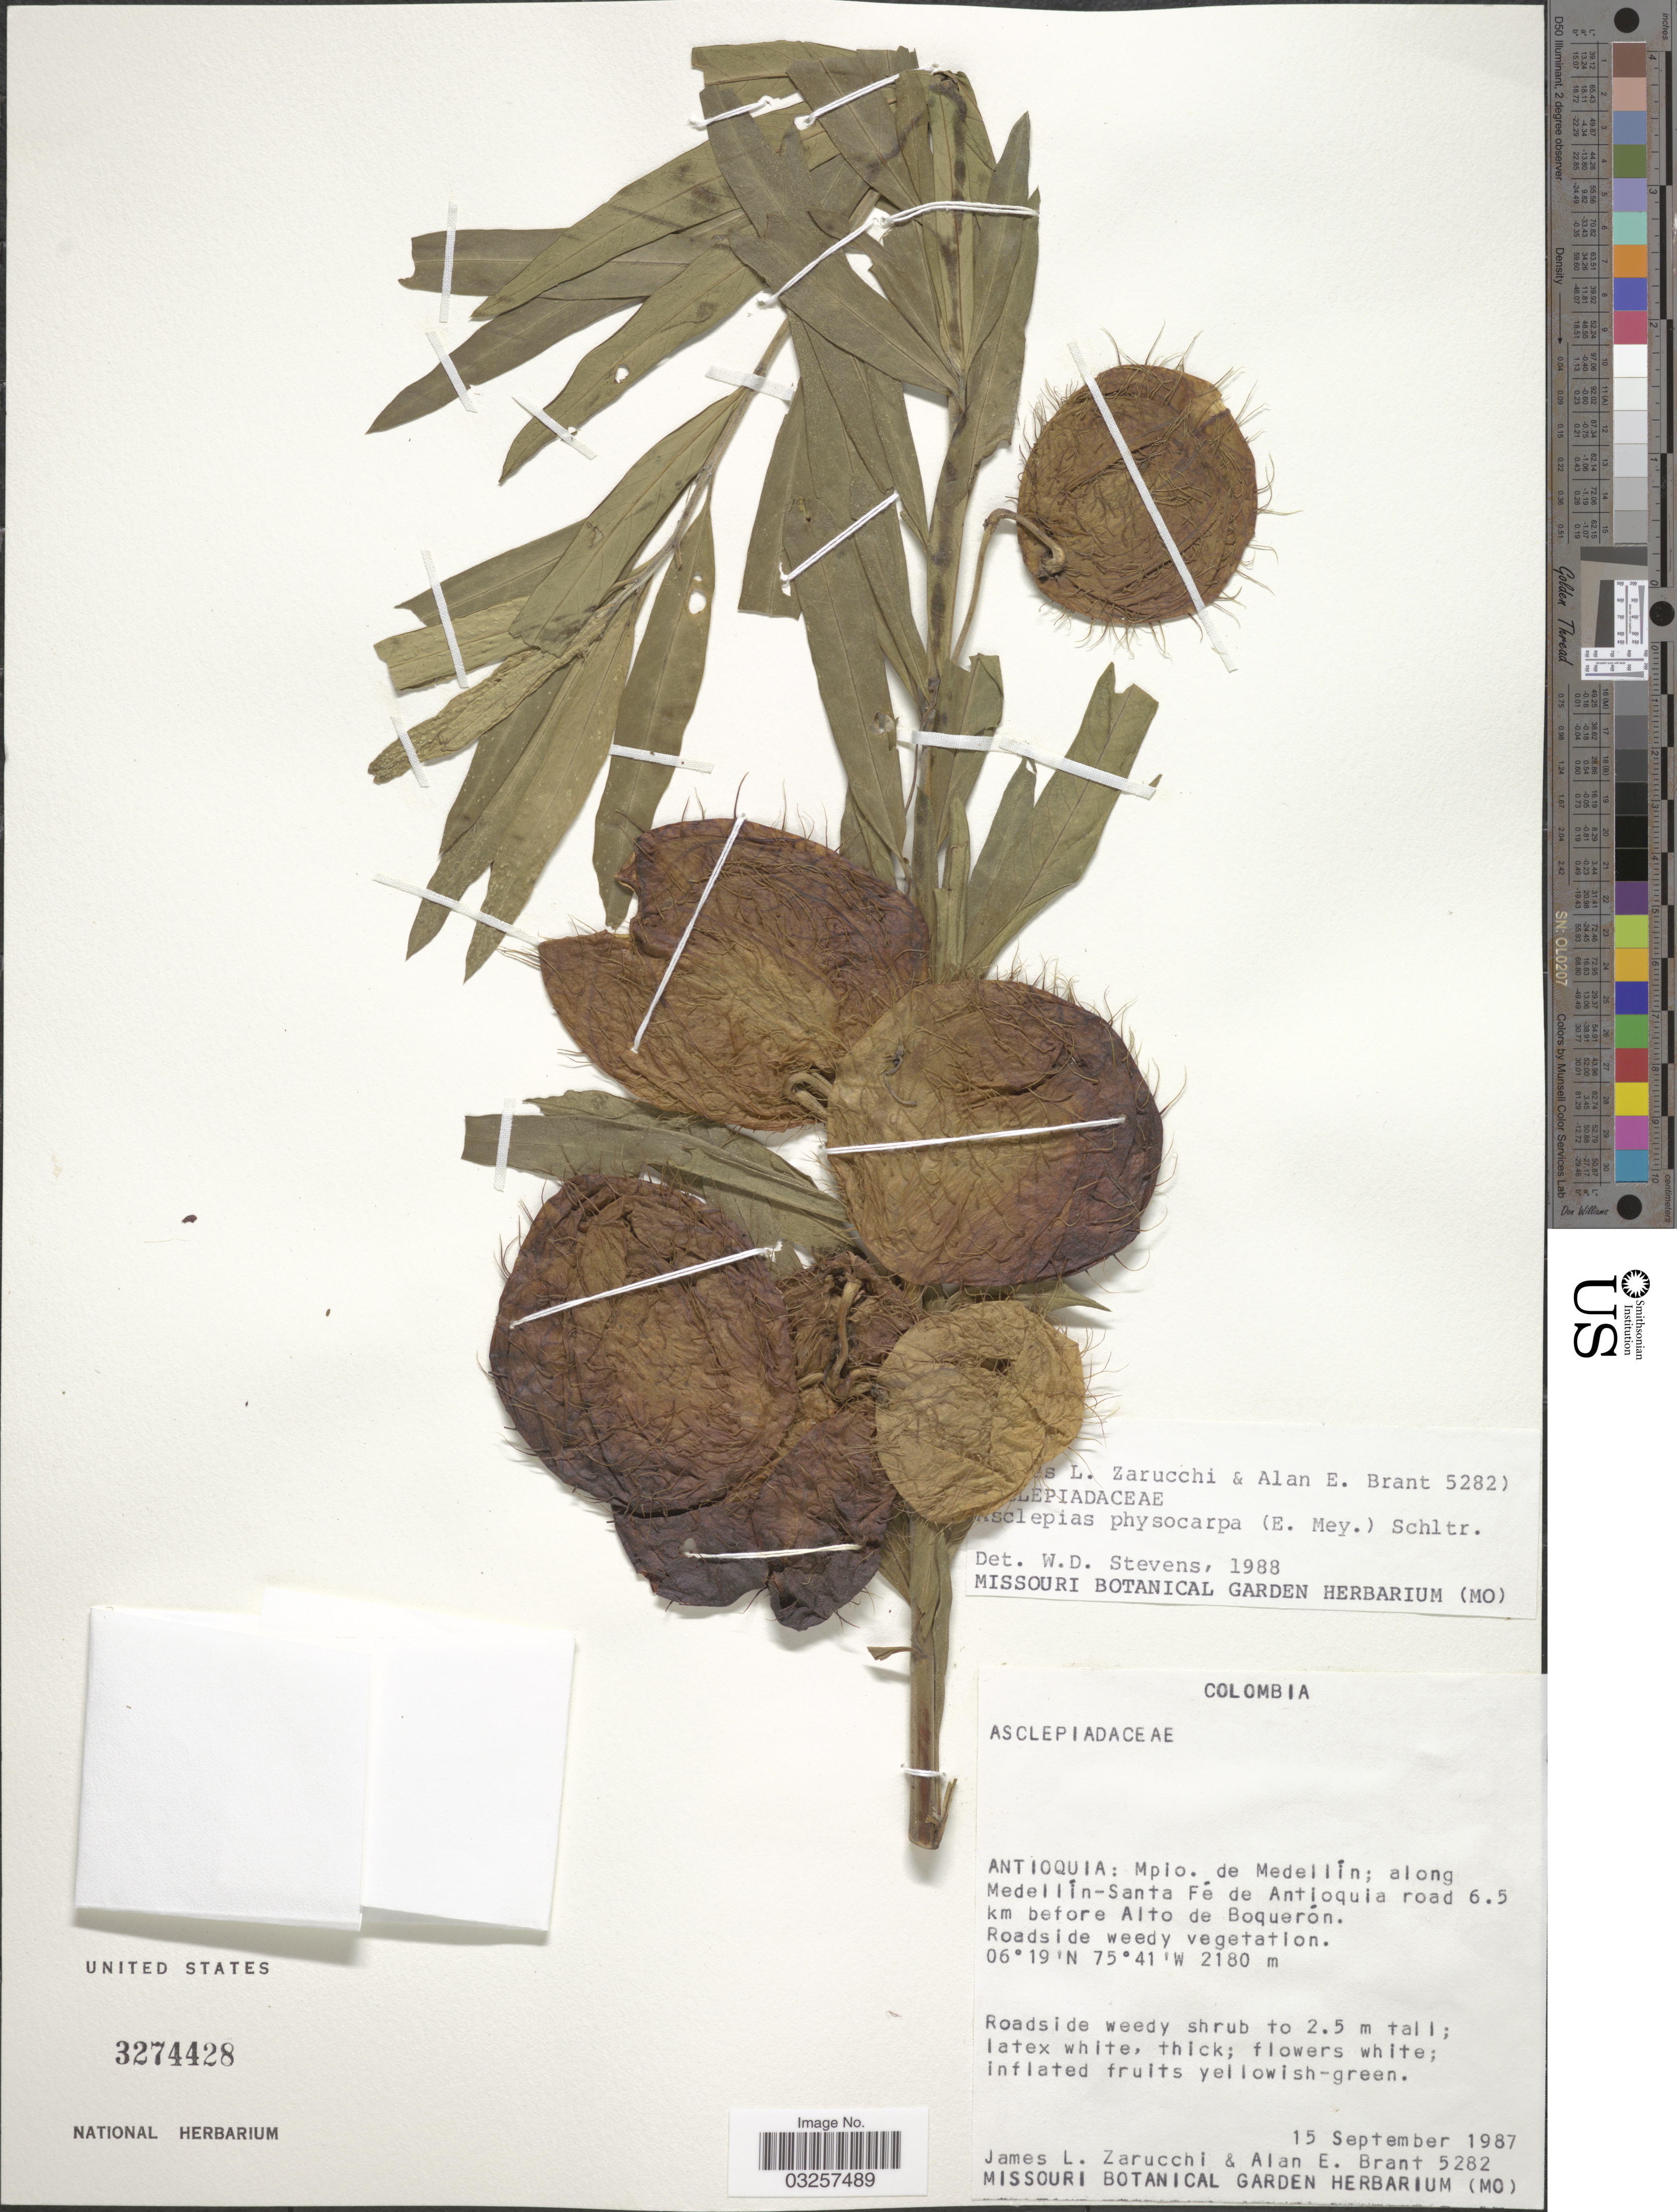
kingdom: Plantae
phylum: Tracheophyta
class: Magnoliopsida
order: Gentianales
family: Apocynaceae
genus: Asclepias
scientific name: Asclepias physocarpa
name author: (E. Mey.) Schltr.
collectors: J. L. Zarucchi & A. Brant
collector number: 5282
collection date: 1987-09-15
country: Colombia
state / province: Antioquia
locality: Mpio. de Medellín; along Medellín-Santa Fé de Antioquia road 6.5 km before Alto de Boquerón.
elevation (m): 2180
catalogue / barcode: US 3274428